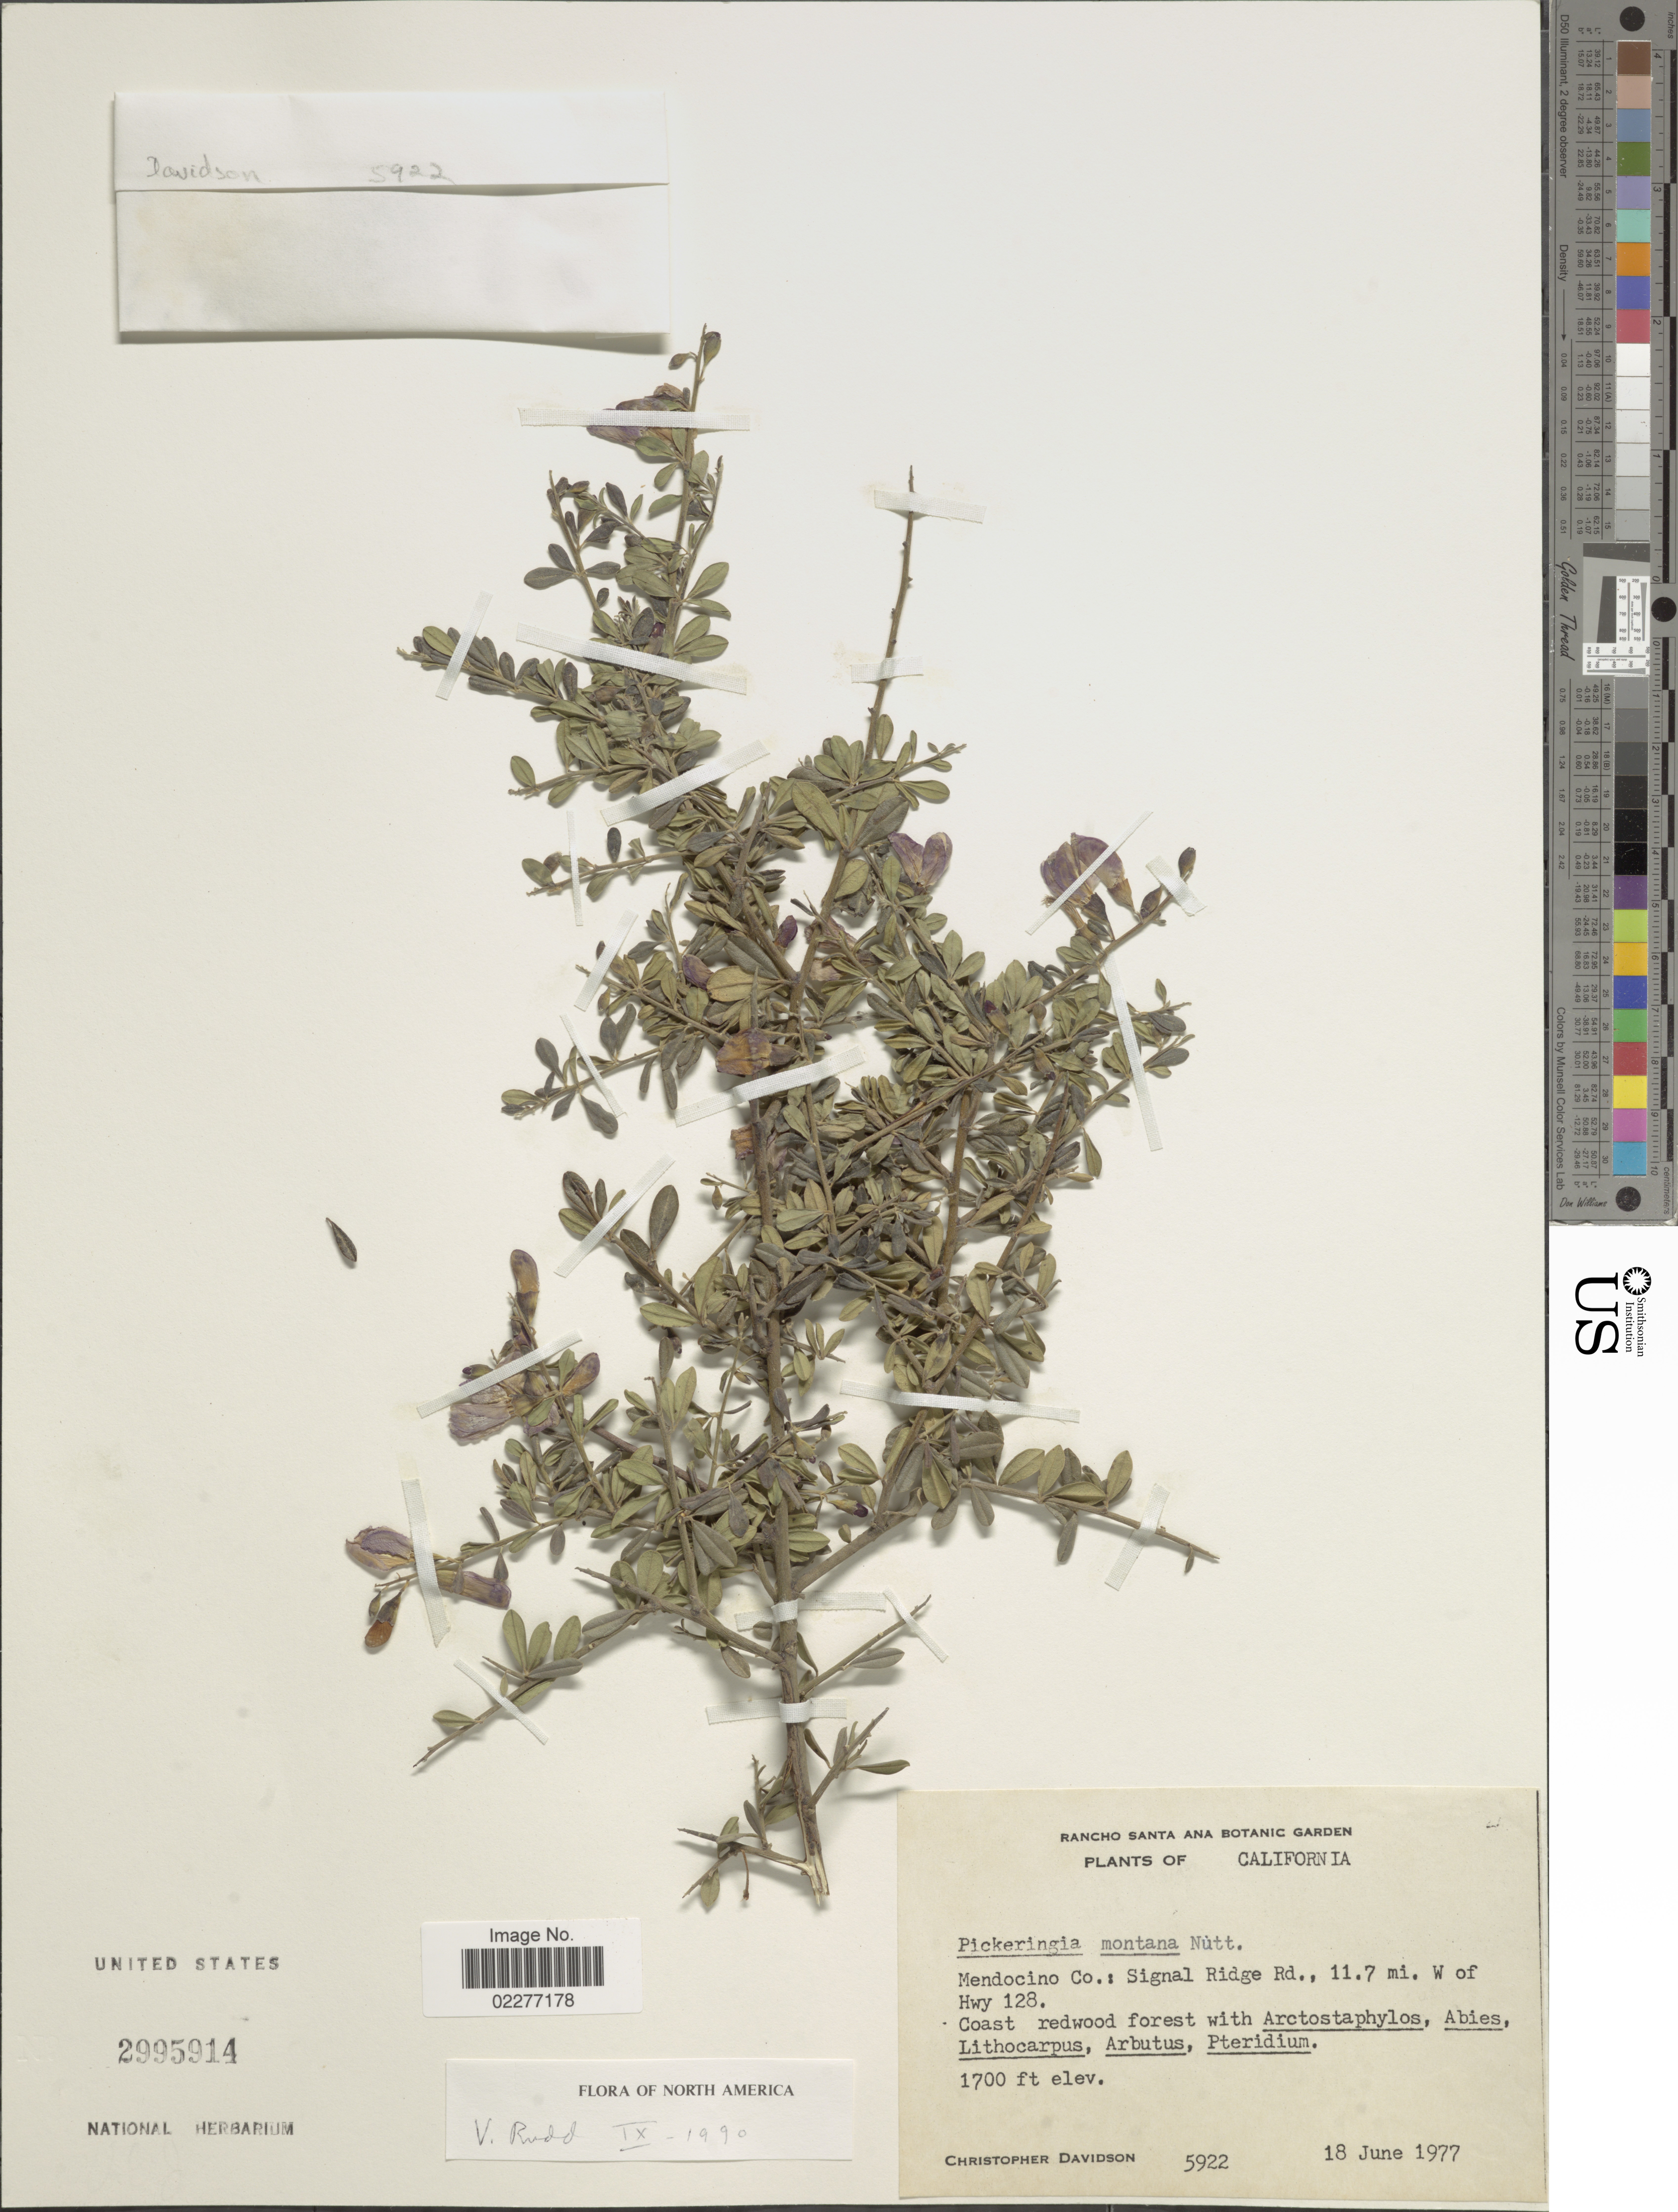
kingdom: Plantae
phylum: Tracheophyta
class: Magnoliopsida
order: Fabales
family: Fabaceae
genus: Pickeringia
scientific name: Pickeringia montana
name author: Nutt. ex Torr. & A. Gray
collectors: C. Davidson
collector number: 5922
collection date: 1977-06-18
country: United States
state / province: California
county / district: Mendocino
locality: Mendocino Co: Signal Ridge Rd., 11.7 mi W of Hwy 128, Coast redwood forest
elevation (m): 518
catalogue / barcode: US 2995914